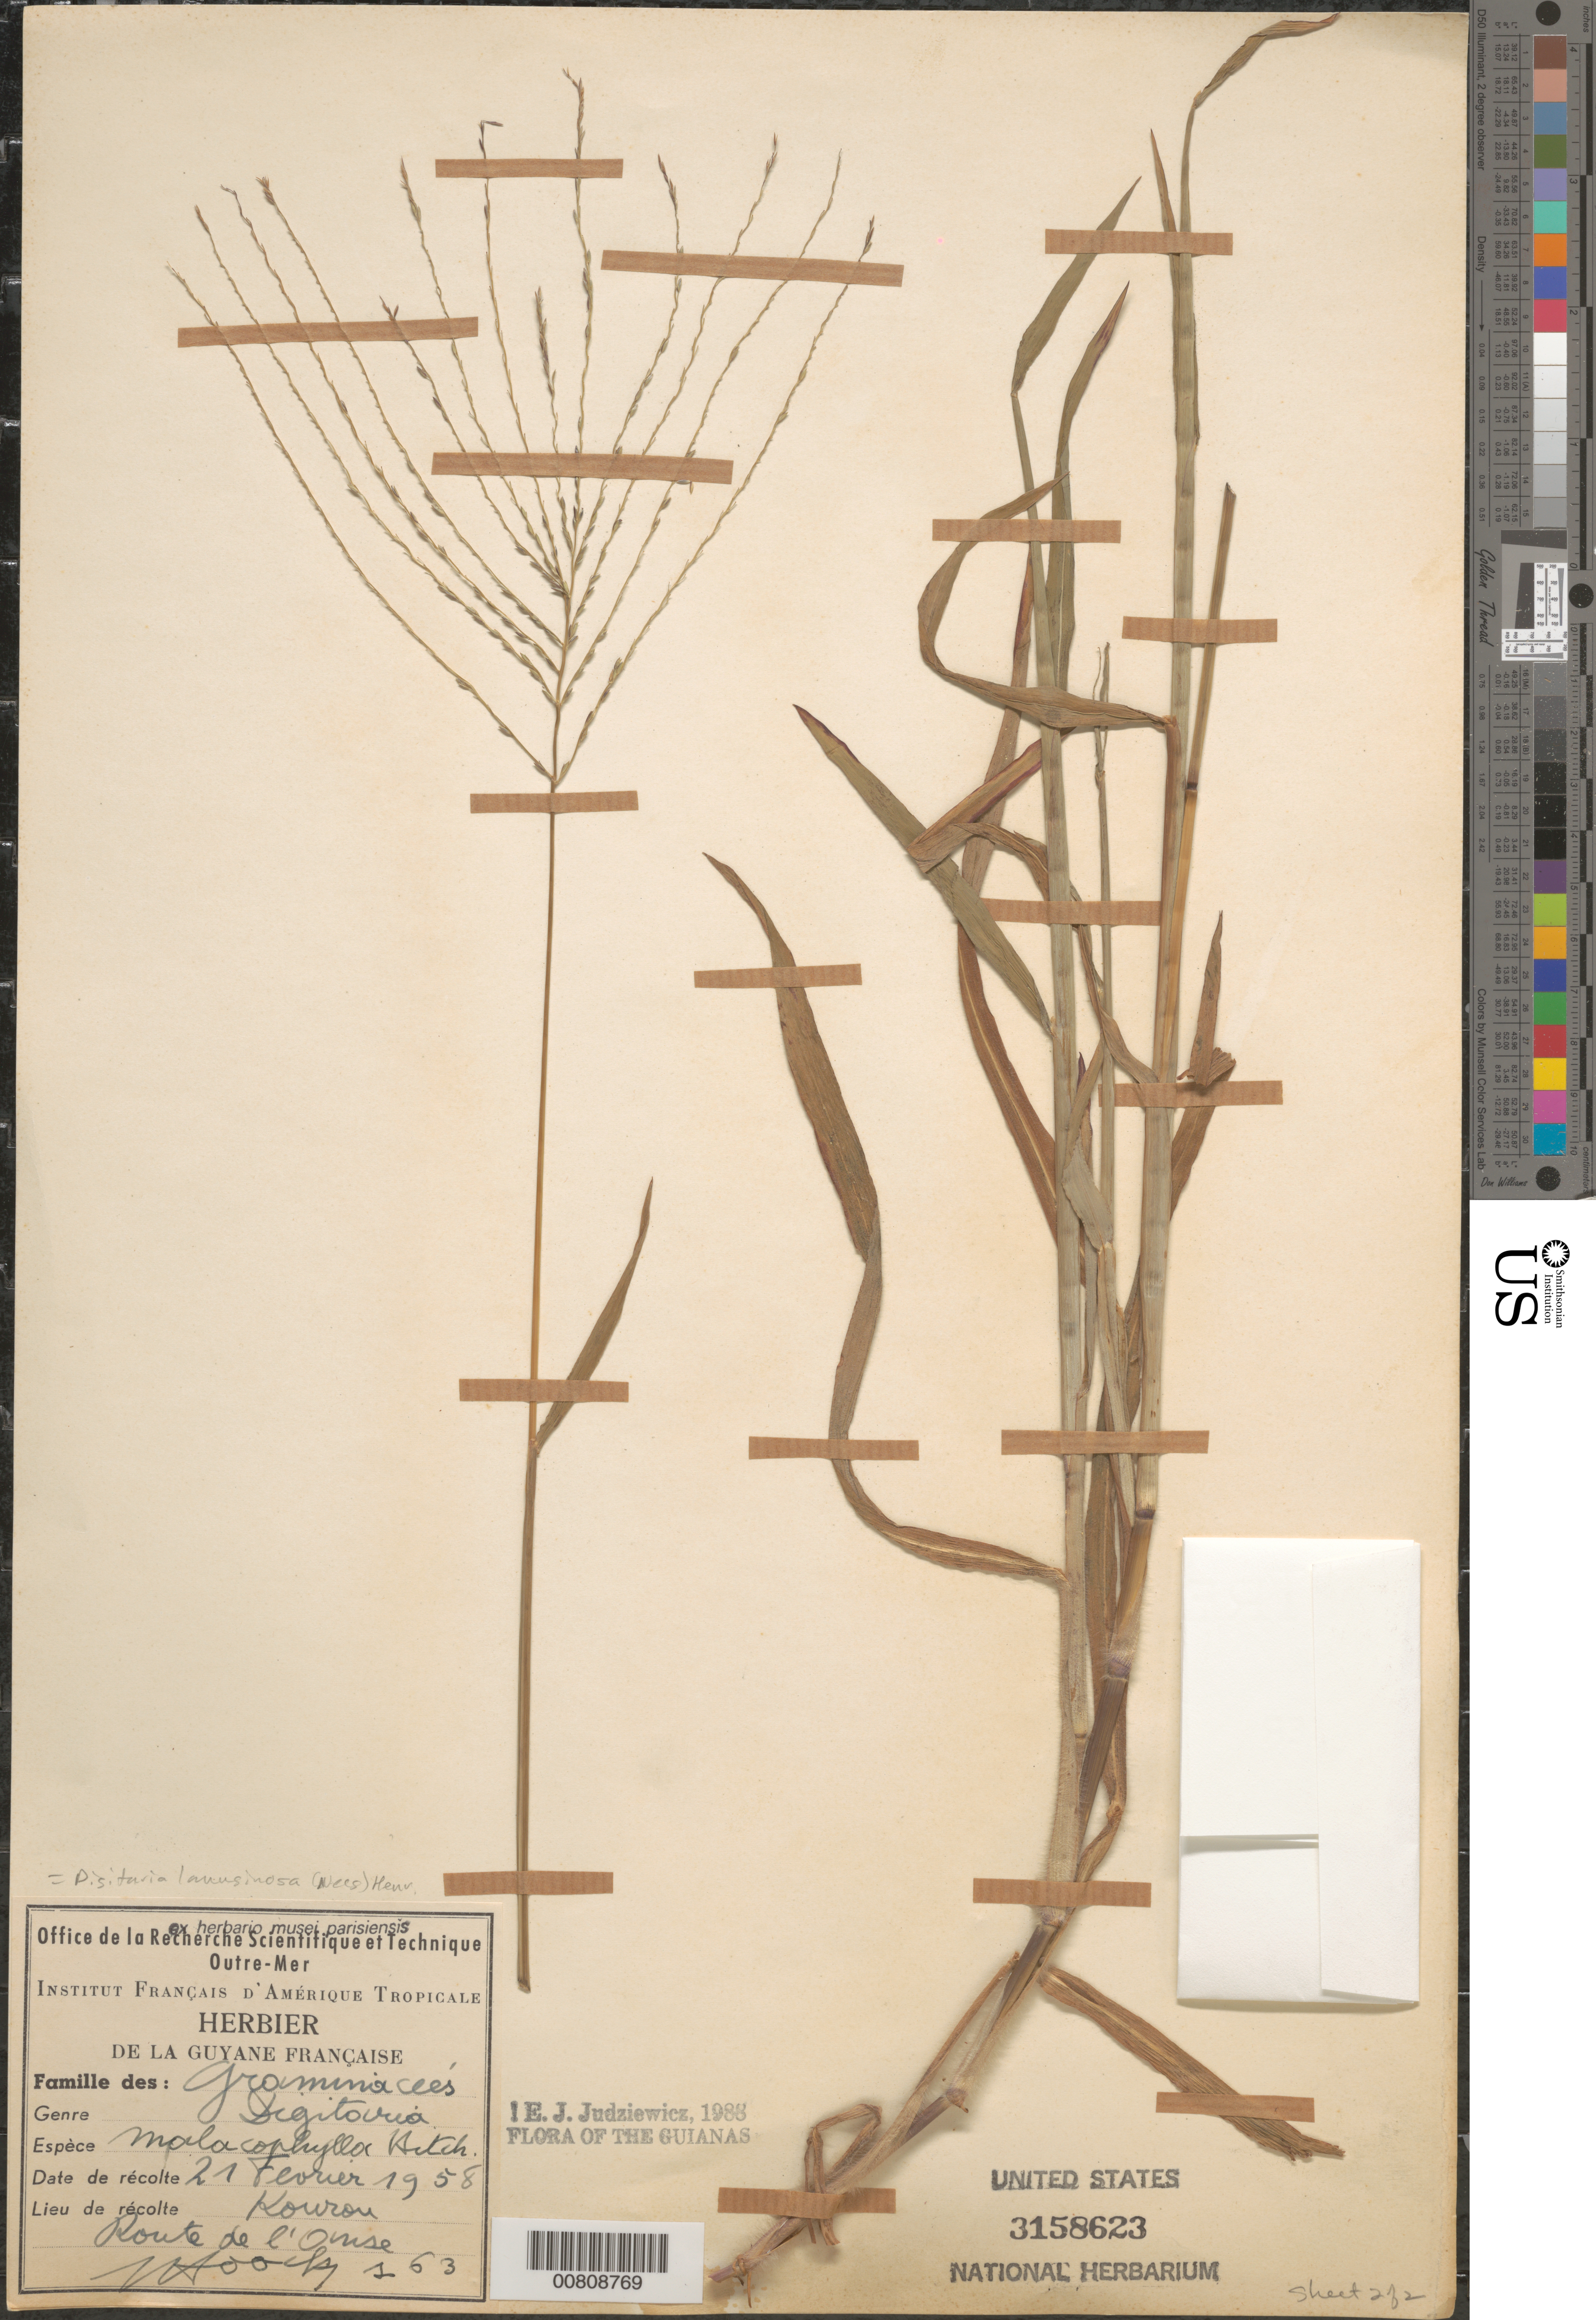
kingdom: Plantae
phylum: Tracheophyta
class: Liliopsida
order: Poales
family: Poaceae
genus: Digitaria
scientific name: Digitaria lanuginosa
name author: (Nees) Henr.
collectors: N. Hoock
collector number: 163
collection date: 1958-02-21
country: French Guiana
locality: Kourou. Route de l'Anse. The Guianas.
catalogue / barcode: US 3158623